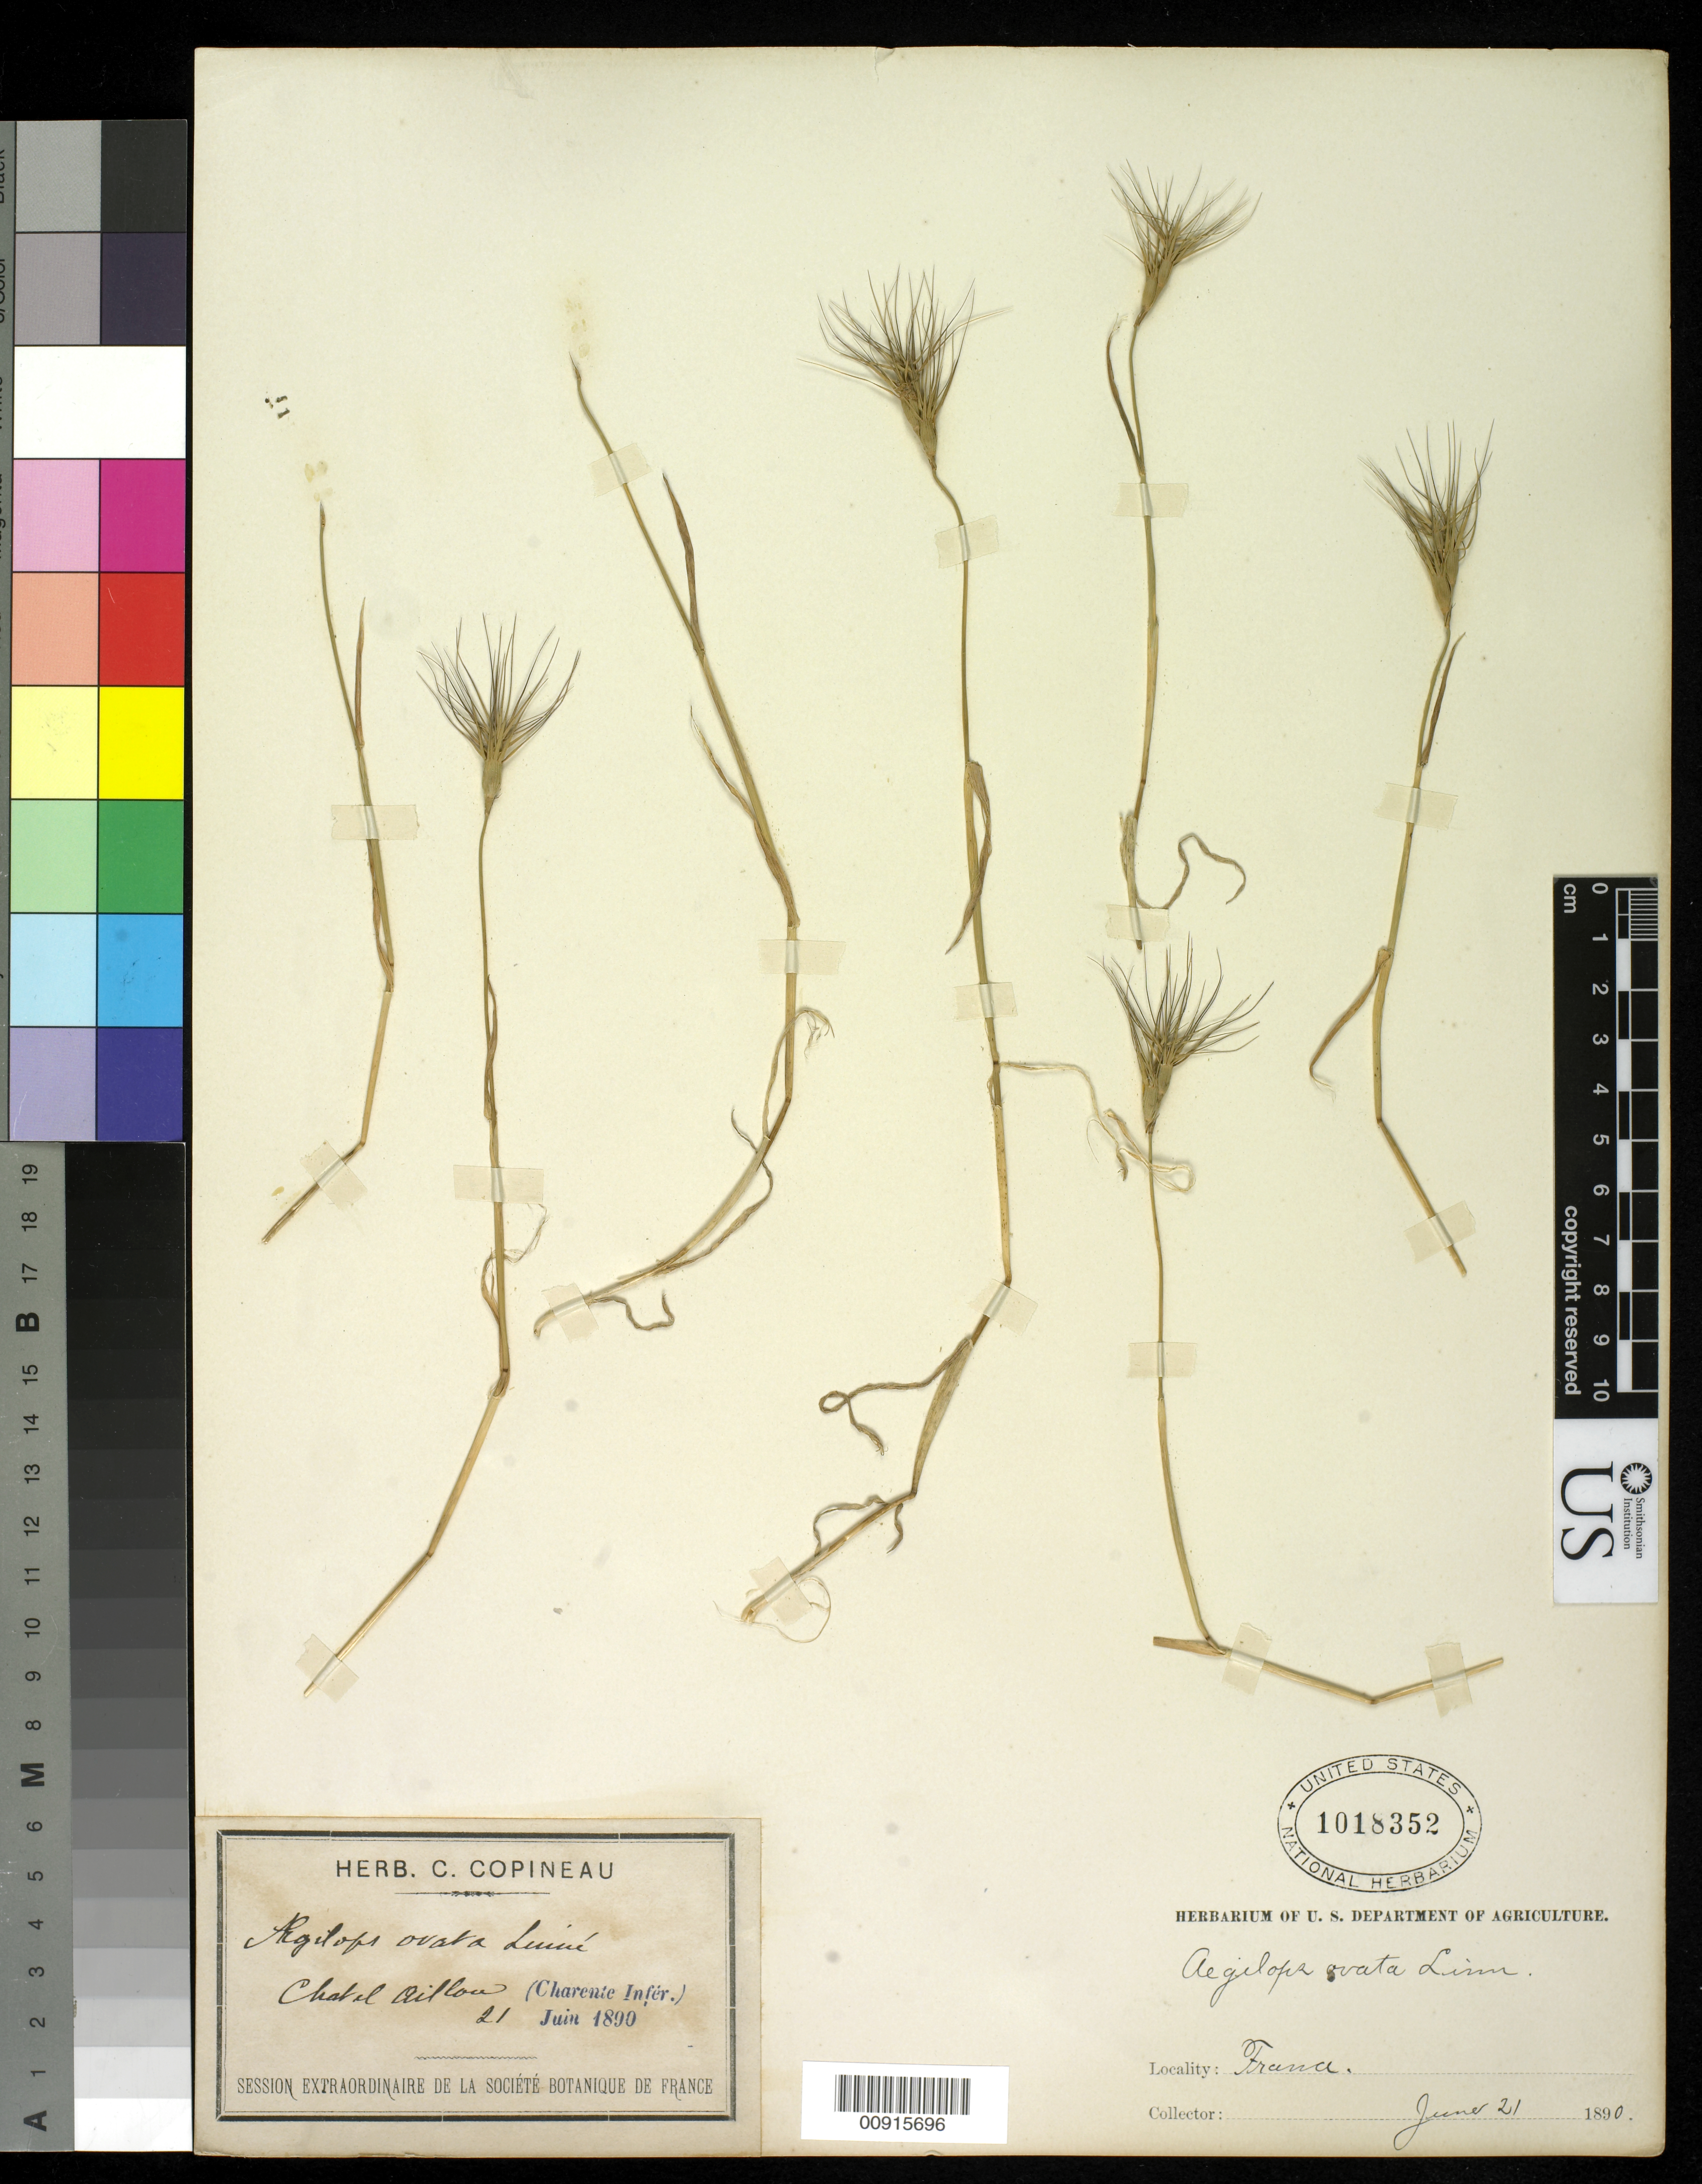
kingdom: Plantae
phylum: Tracheophyta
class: Liliopsida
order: Poales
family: Poaceae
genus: Aegilops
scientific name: Aegilops neglecta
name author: Req. ex Bertol.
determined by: Poaceae Reorganization Project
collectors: C. Copineau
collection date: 1890-06-21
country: France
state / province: Nouvelle-Aquitaine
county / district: Charente Maritime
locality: Chatelaillon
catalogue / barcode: US 1018352